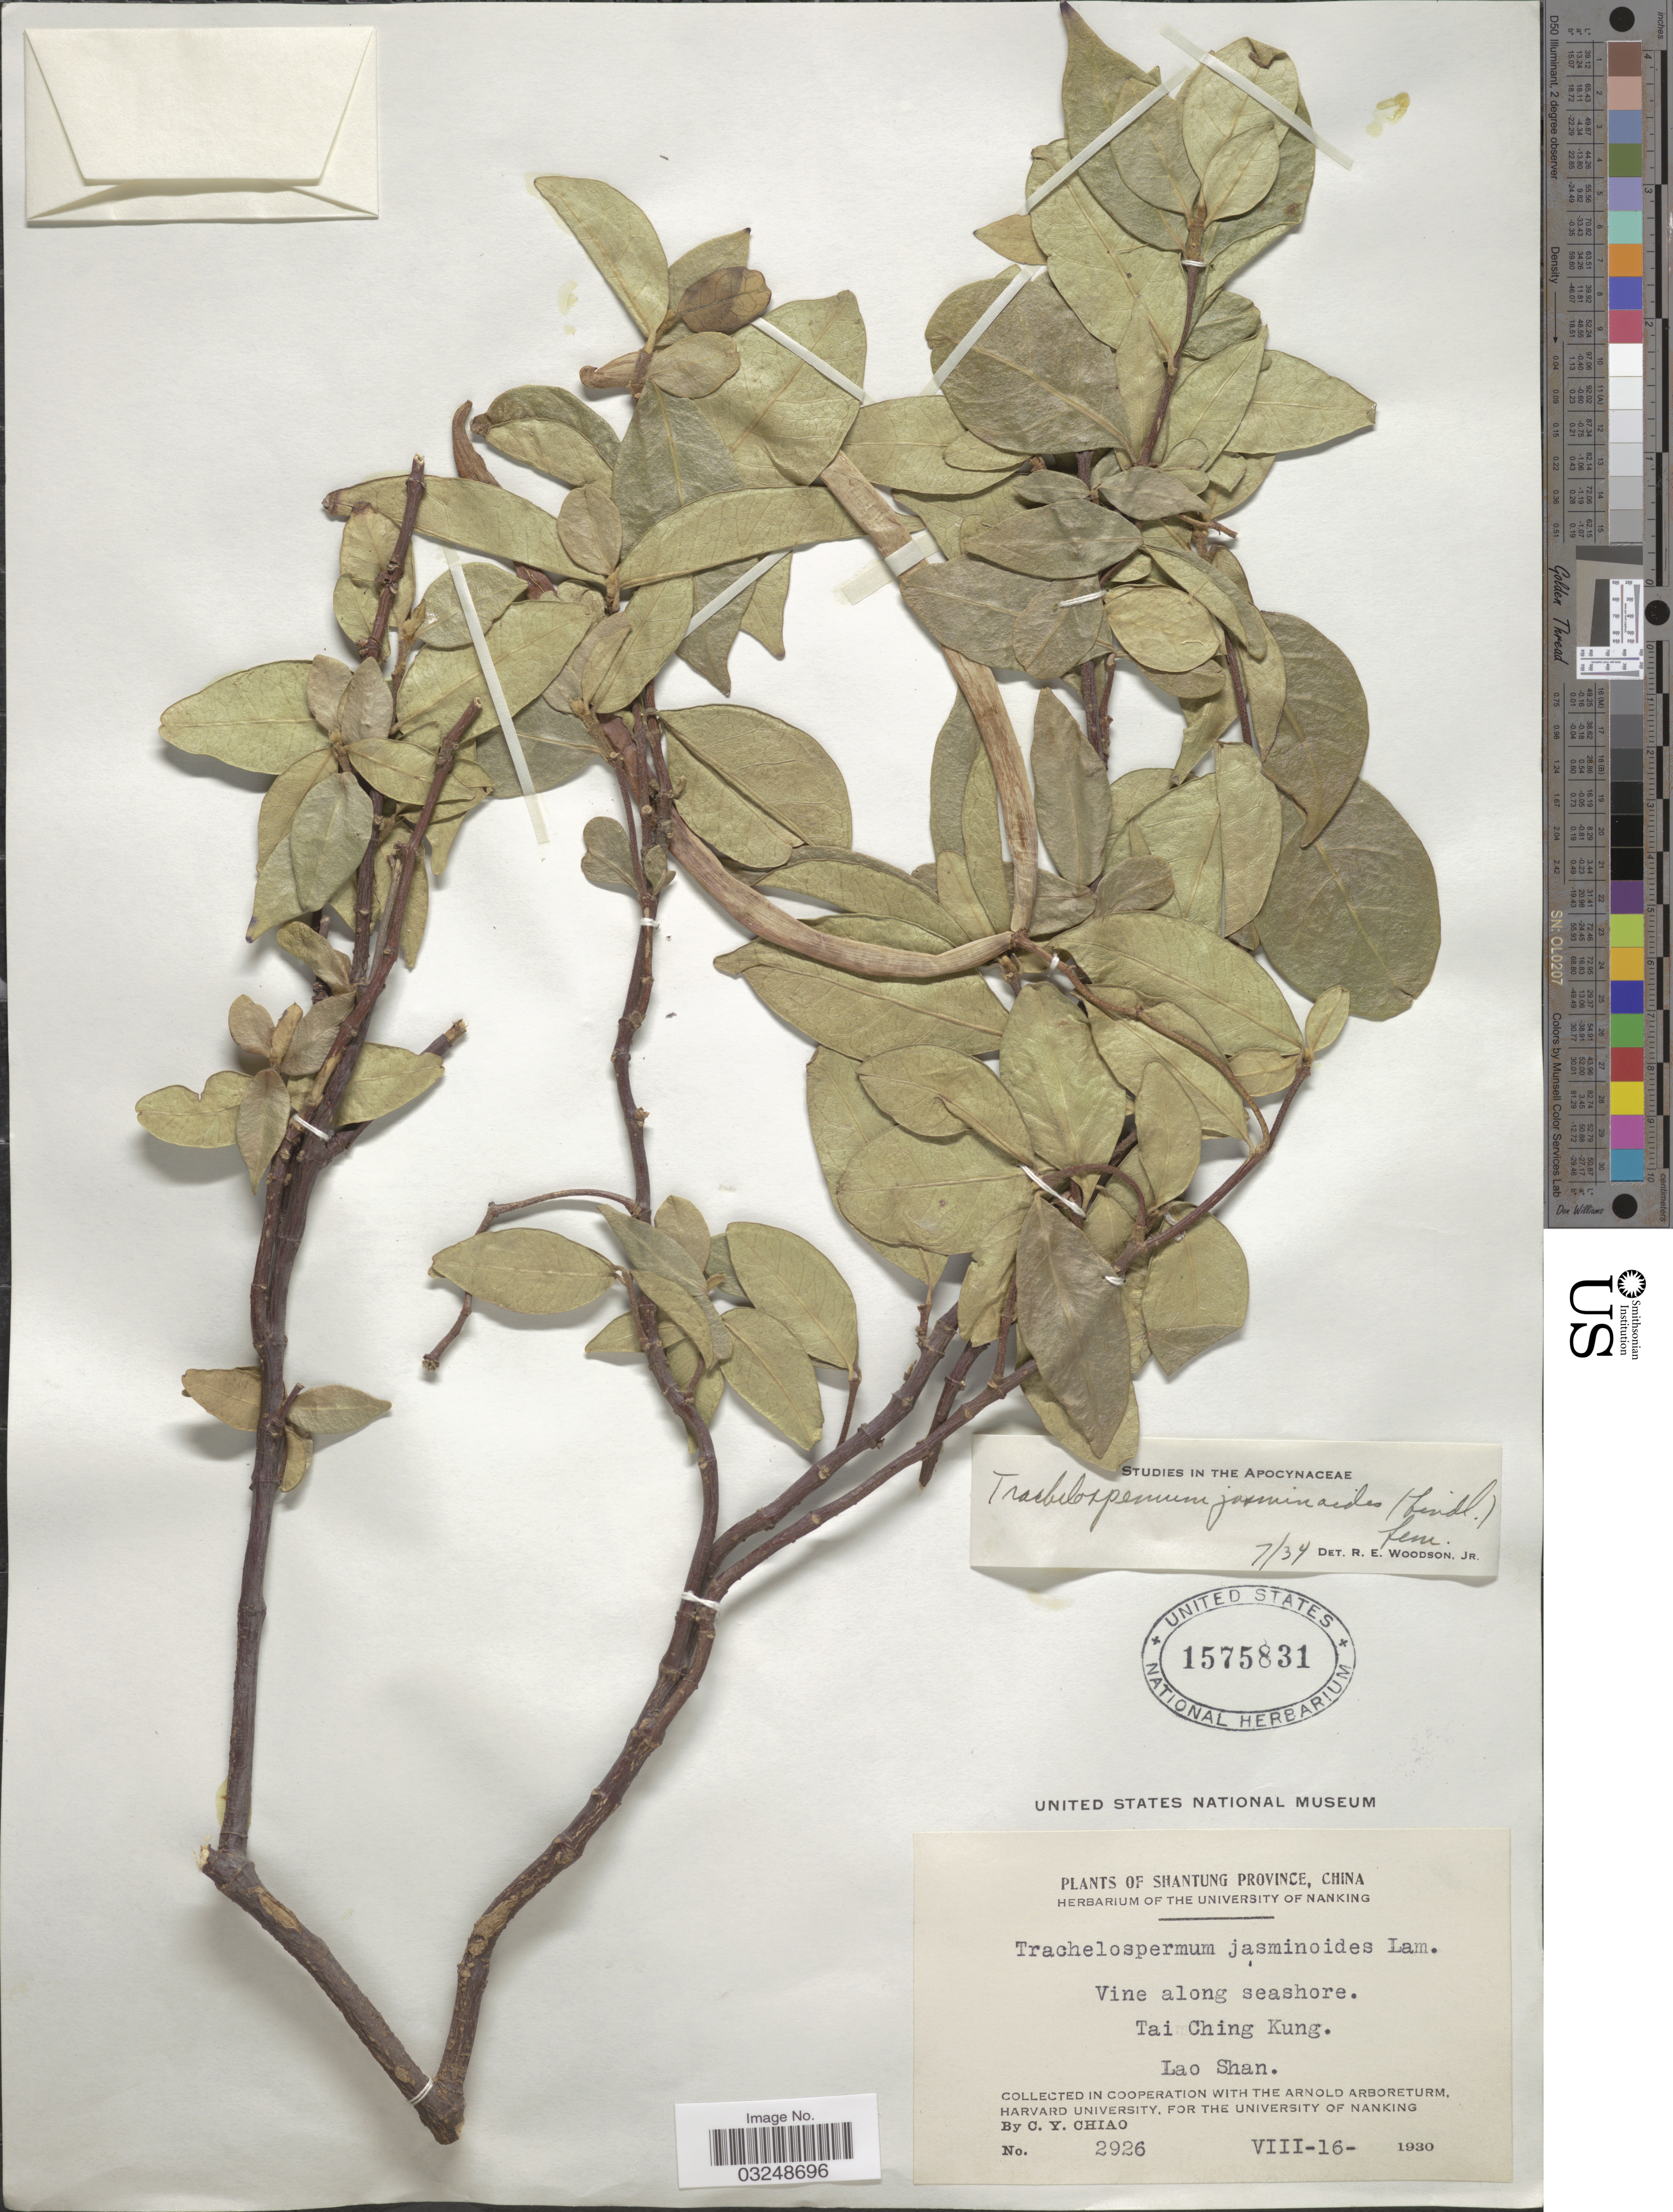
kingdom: Plantae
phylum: Tracheophyta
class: Magnoliopsida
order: Gentianales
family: Apocynaceae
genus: Trachelospermum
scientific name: Trachelospermum jasminoides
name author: (Lindl.) Lem.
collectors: C. Y. Chiao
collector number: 2926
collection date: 1930-08-16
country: China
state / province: Shandong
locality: Shantung Province, Tai Ching Kung. Lao Shan.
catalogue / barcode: US 1575831